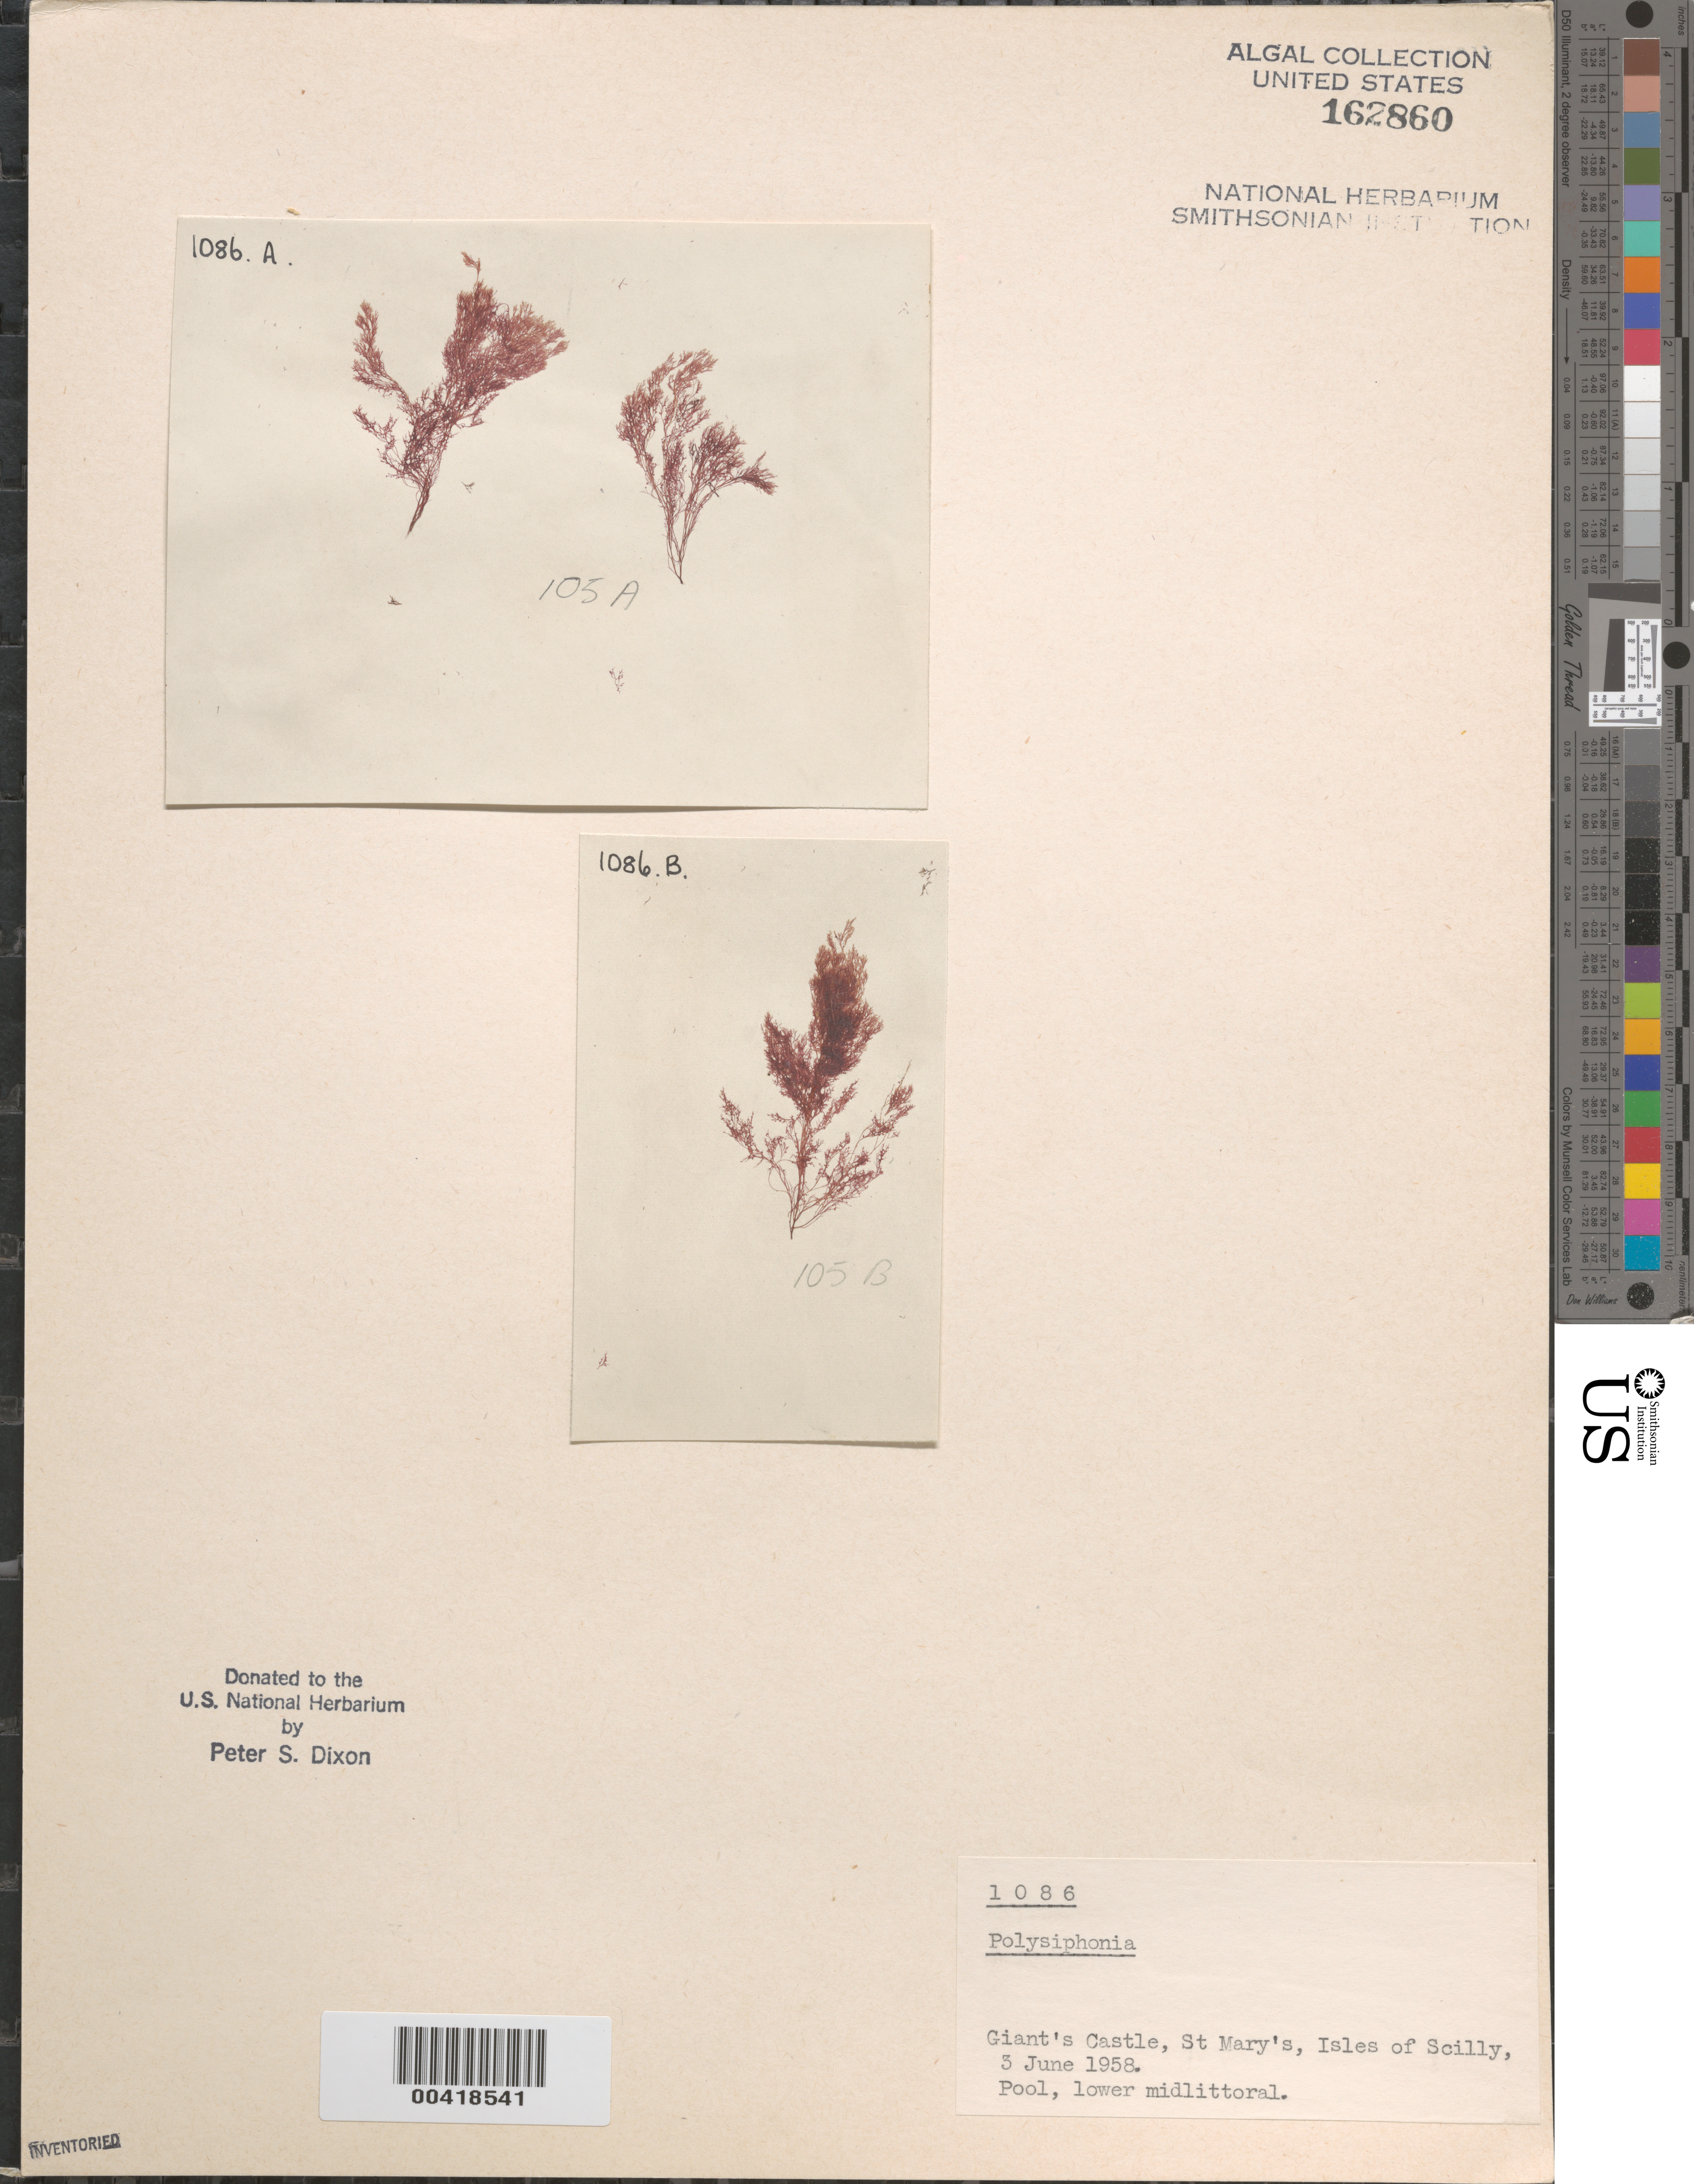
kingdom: Plantae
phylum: Rhodophyta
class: Florideophyceae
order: Ceramiales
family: Rhodomelaceae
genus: Polysiphonia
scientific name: Polysiphonia sp.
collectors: P. S. Dixon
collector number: PSD 1086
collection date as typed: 03 Jun 1958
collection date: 1958-06-03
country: United Kingdom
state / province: England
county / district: Council of the Isles of Scilly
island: St. Mary's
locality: Giant's Castle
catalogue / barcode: US 162860